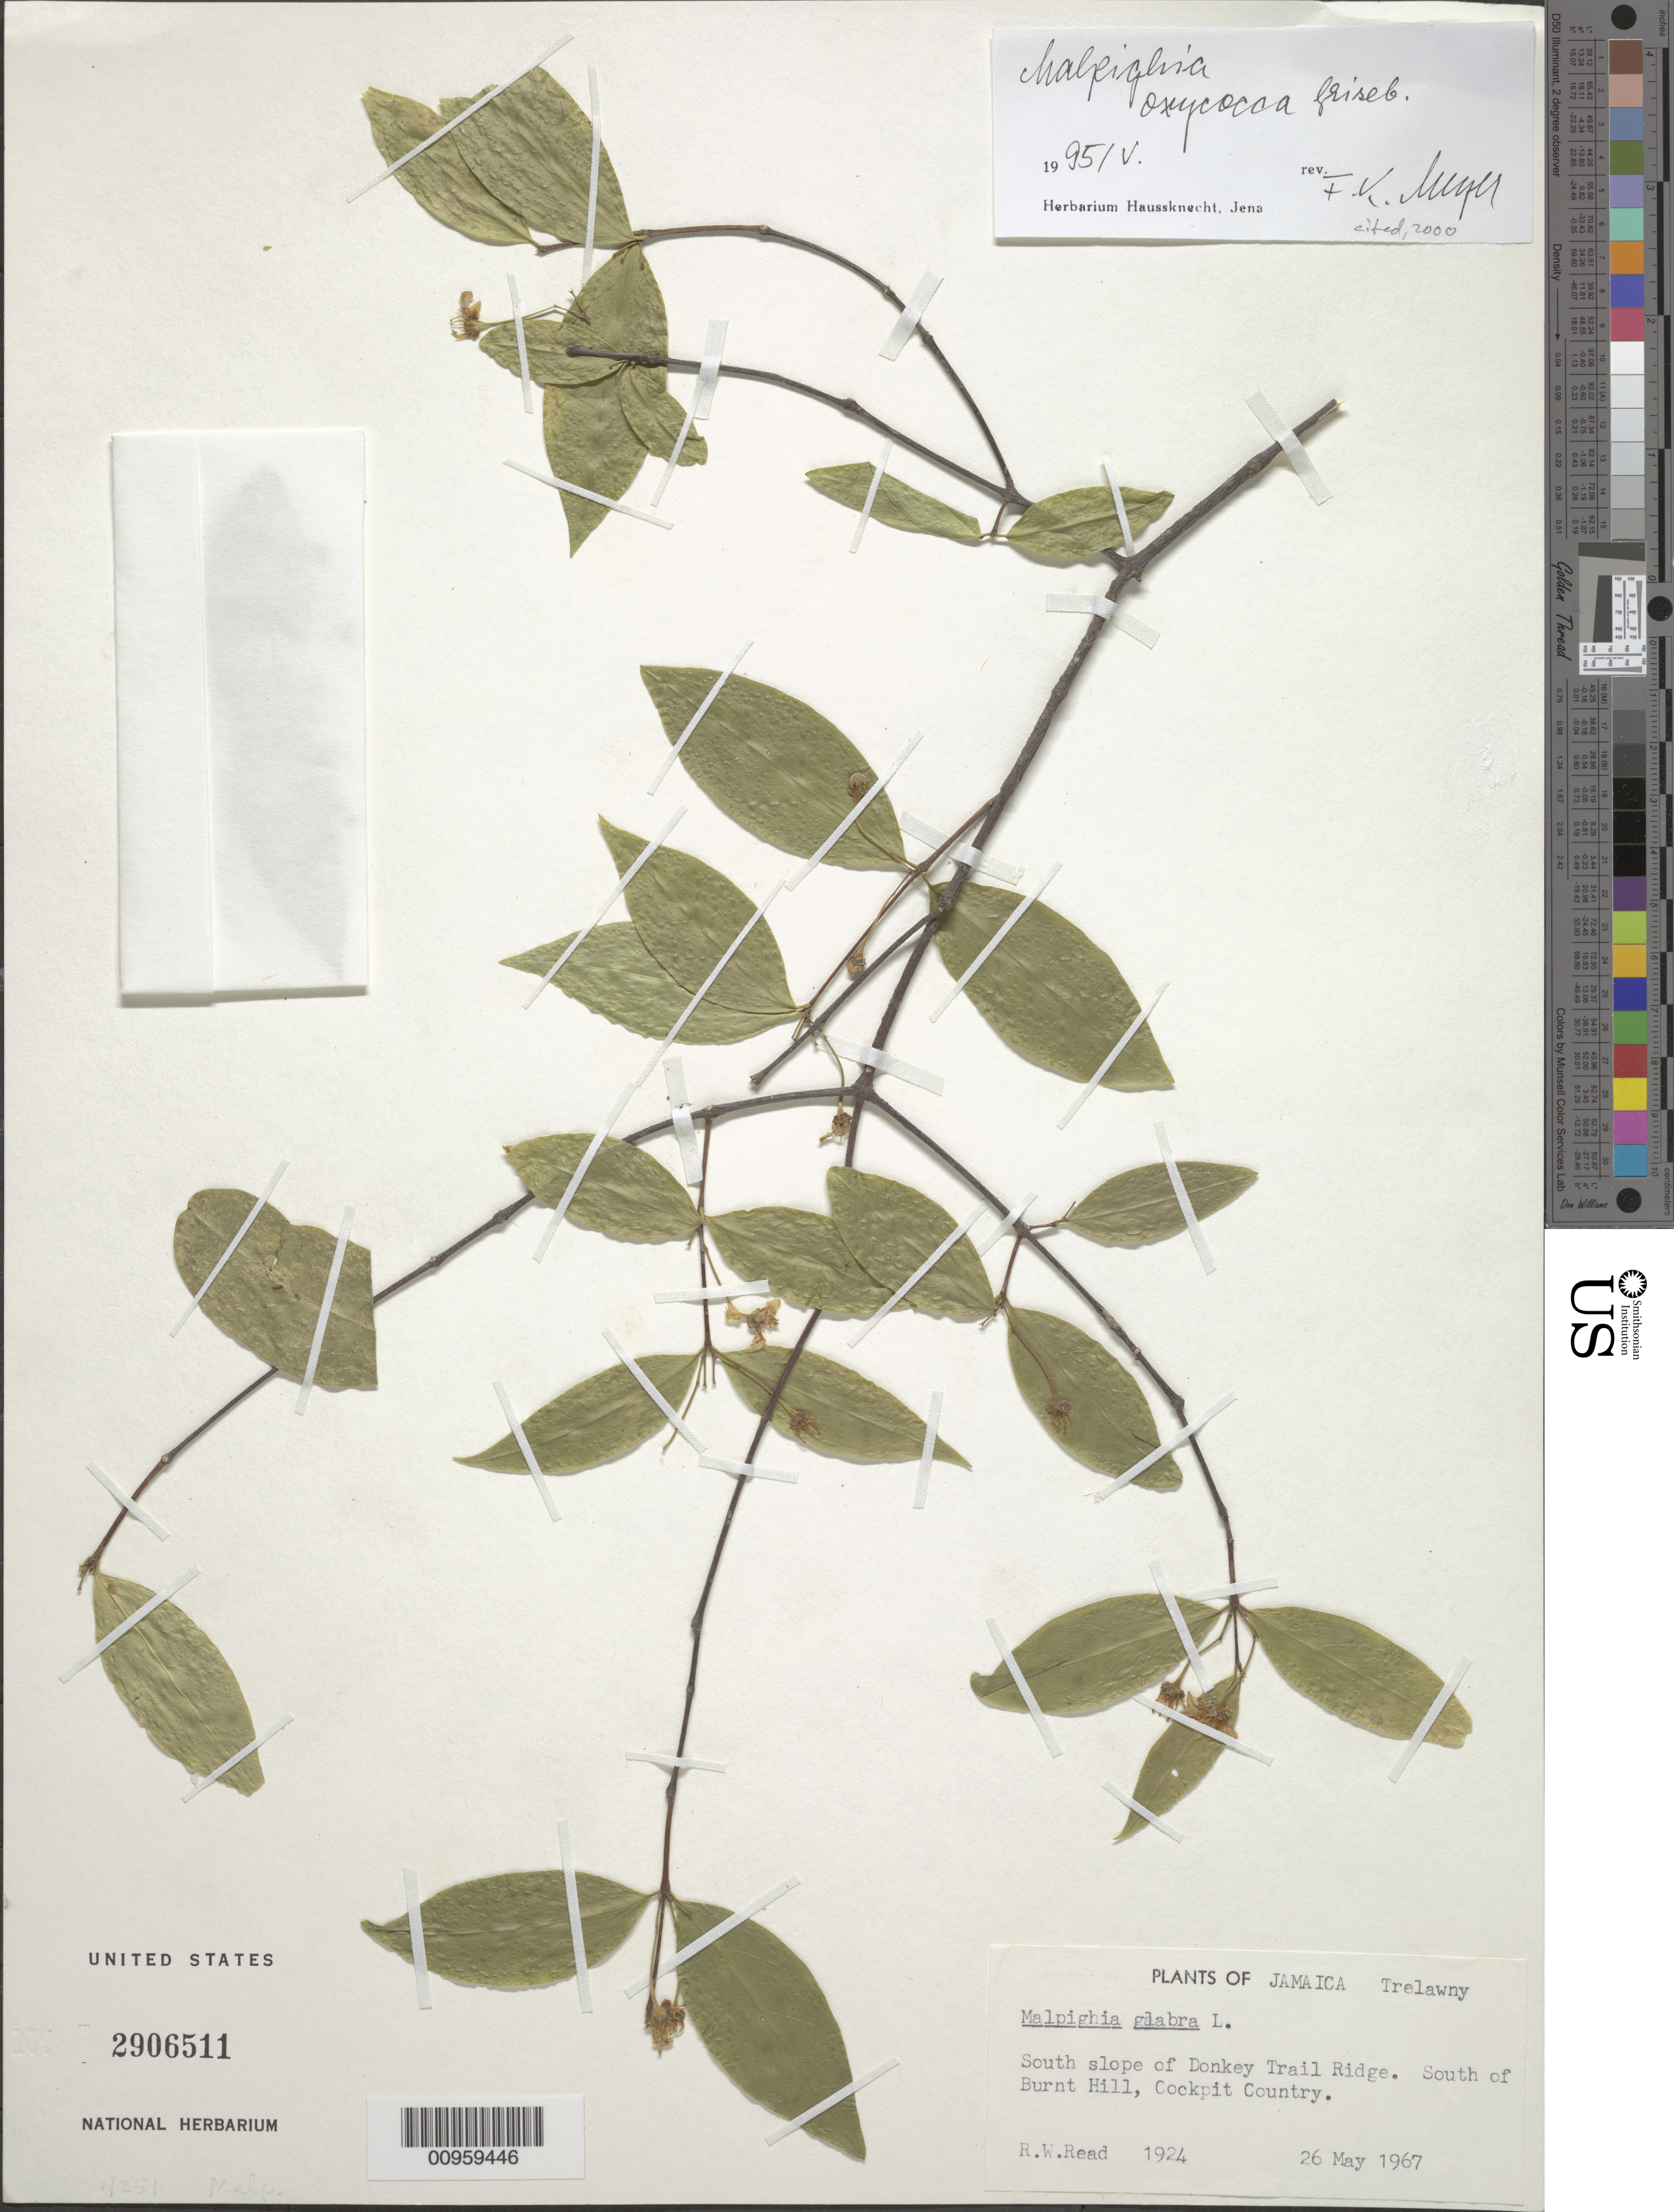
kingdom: Plantae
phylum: Tracheophyta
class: Magnoliopsida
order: Malpighiales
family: Malpighiaceae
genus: Malpighia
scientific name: Malpighia oxycocca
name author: Griseb.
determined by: Meyer, F. K.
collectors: R. W. Read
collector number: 1924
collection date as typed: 26 May 1967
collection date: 1967-05-26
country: Jamaica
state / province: Trelawny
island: Jamaica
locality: South slope of Donkey Trail Ridge, S of Burnt Hill, Cockpit Country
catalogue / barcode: US 2906511